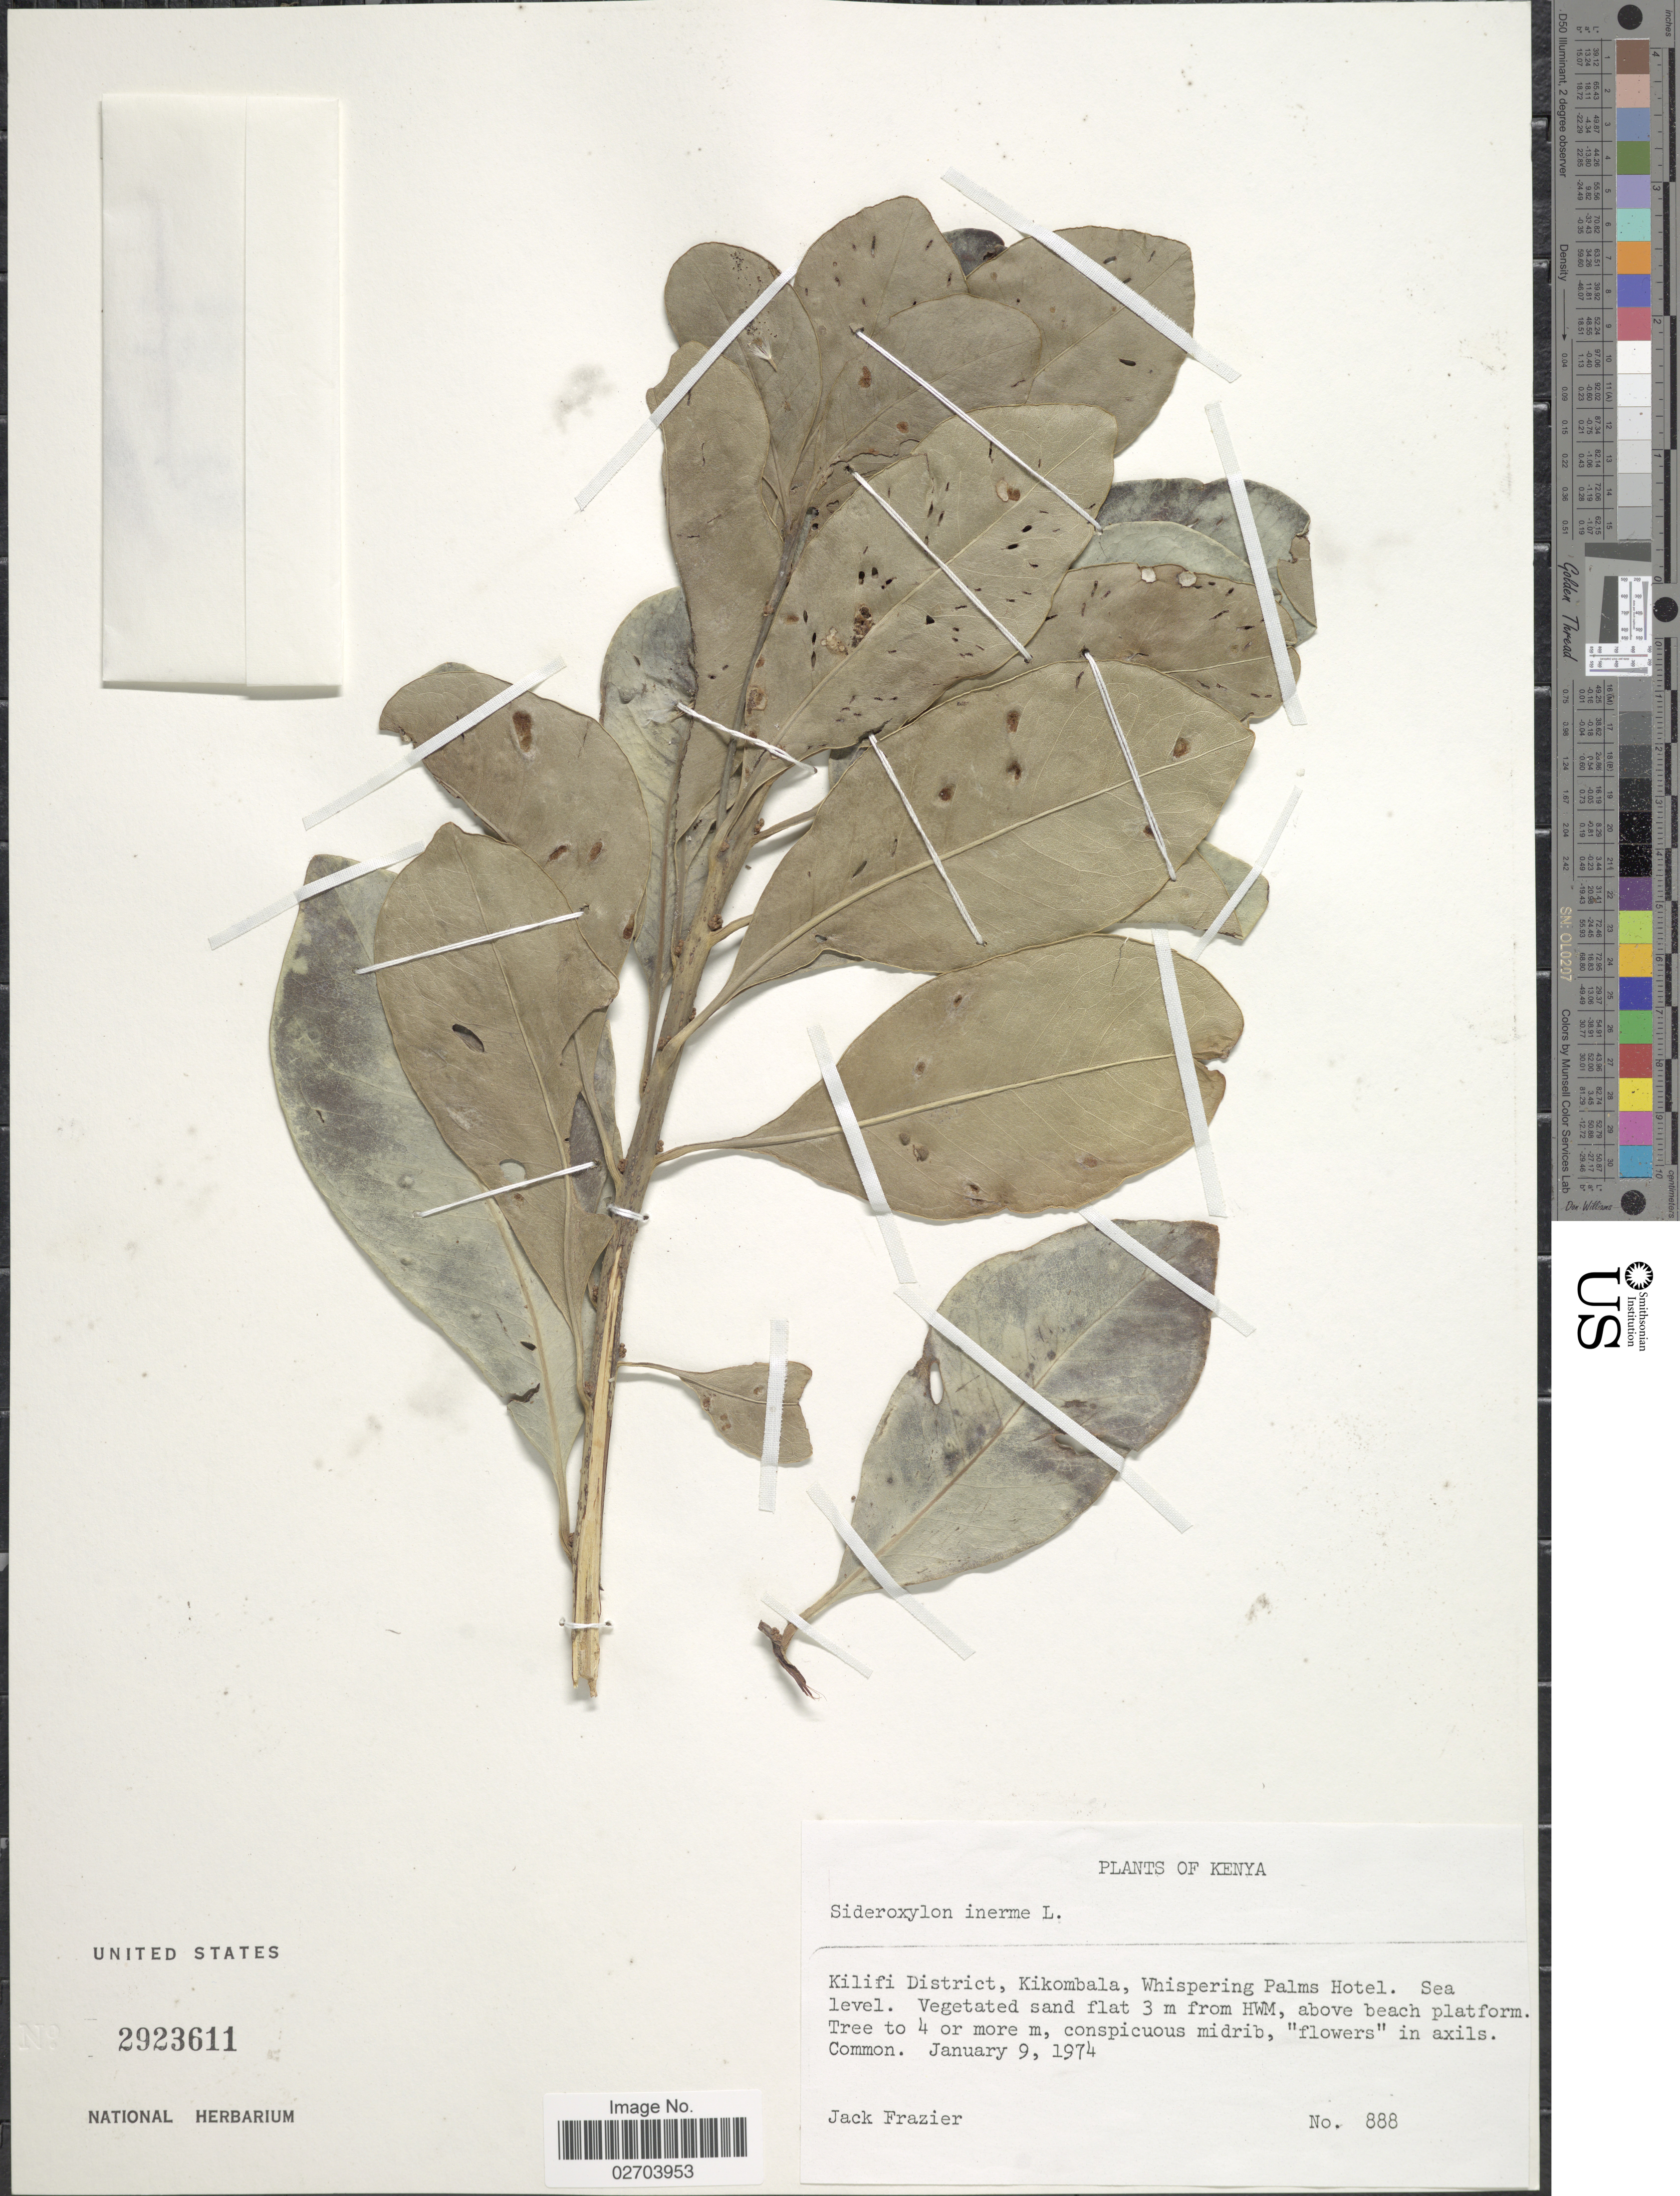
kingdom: Plantae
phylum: Tracheophyta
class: Magnoliopsida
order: Ericales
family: Sapotaceae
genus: Sideroxylon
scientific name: Sideroxylon inerme subsp. inerme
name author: L.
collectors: J. Frazier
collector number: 888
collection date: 1974-01-09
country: Kenya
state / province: Kilifi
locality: Kikombala, Whispering Palms Hotel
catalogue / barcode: US 2923611